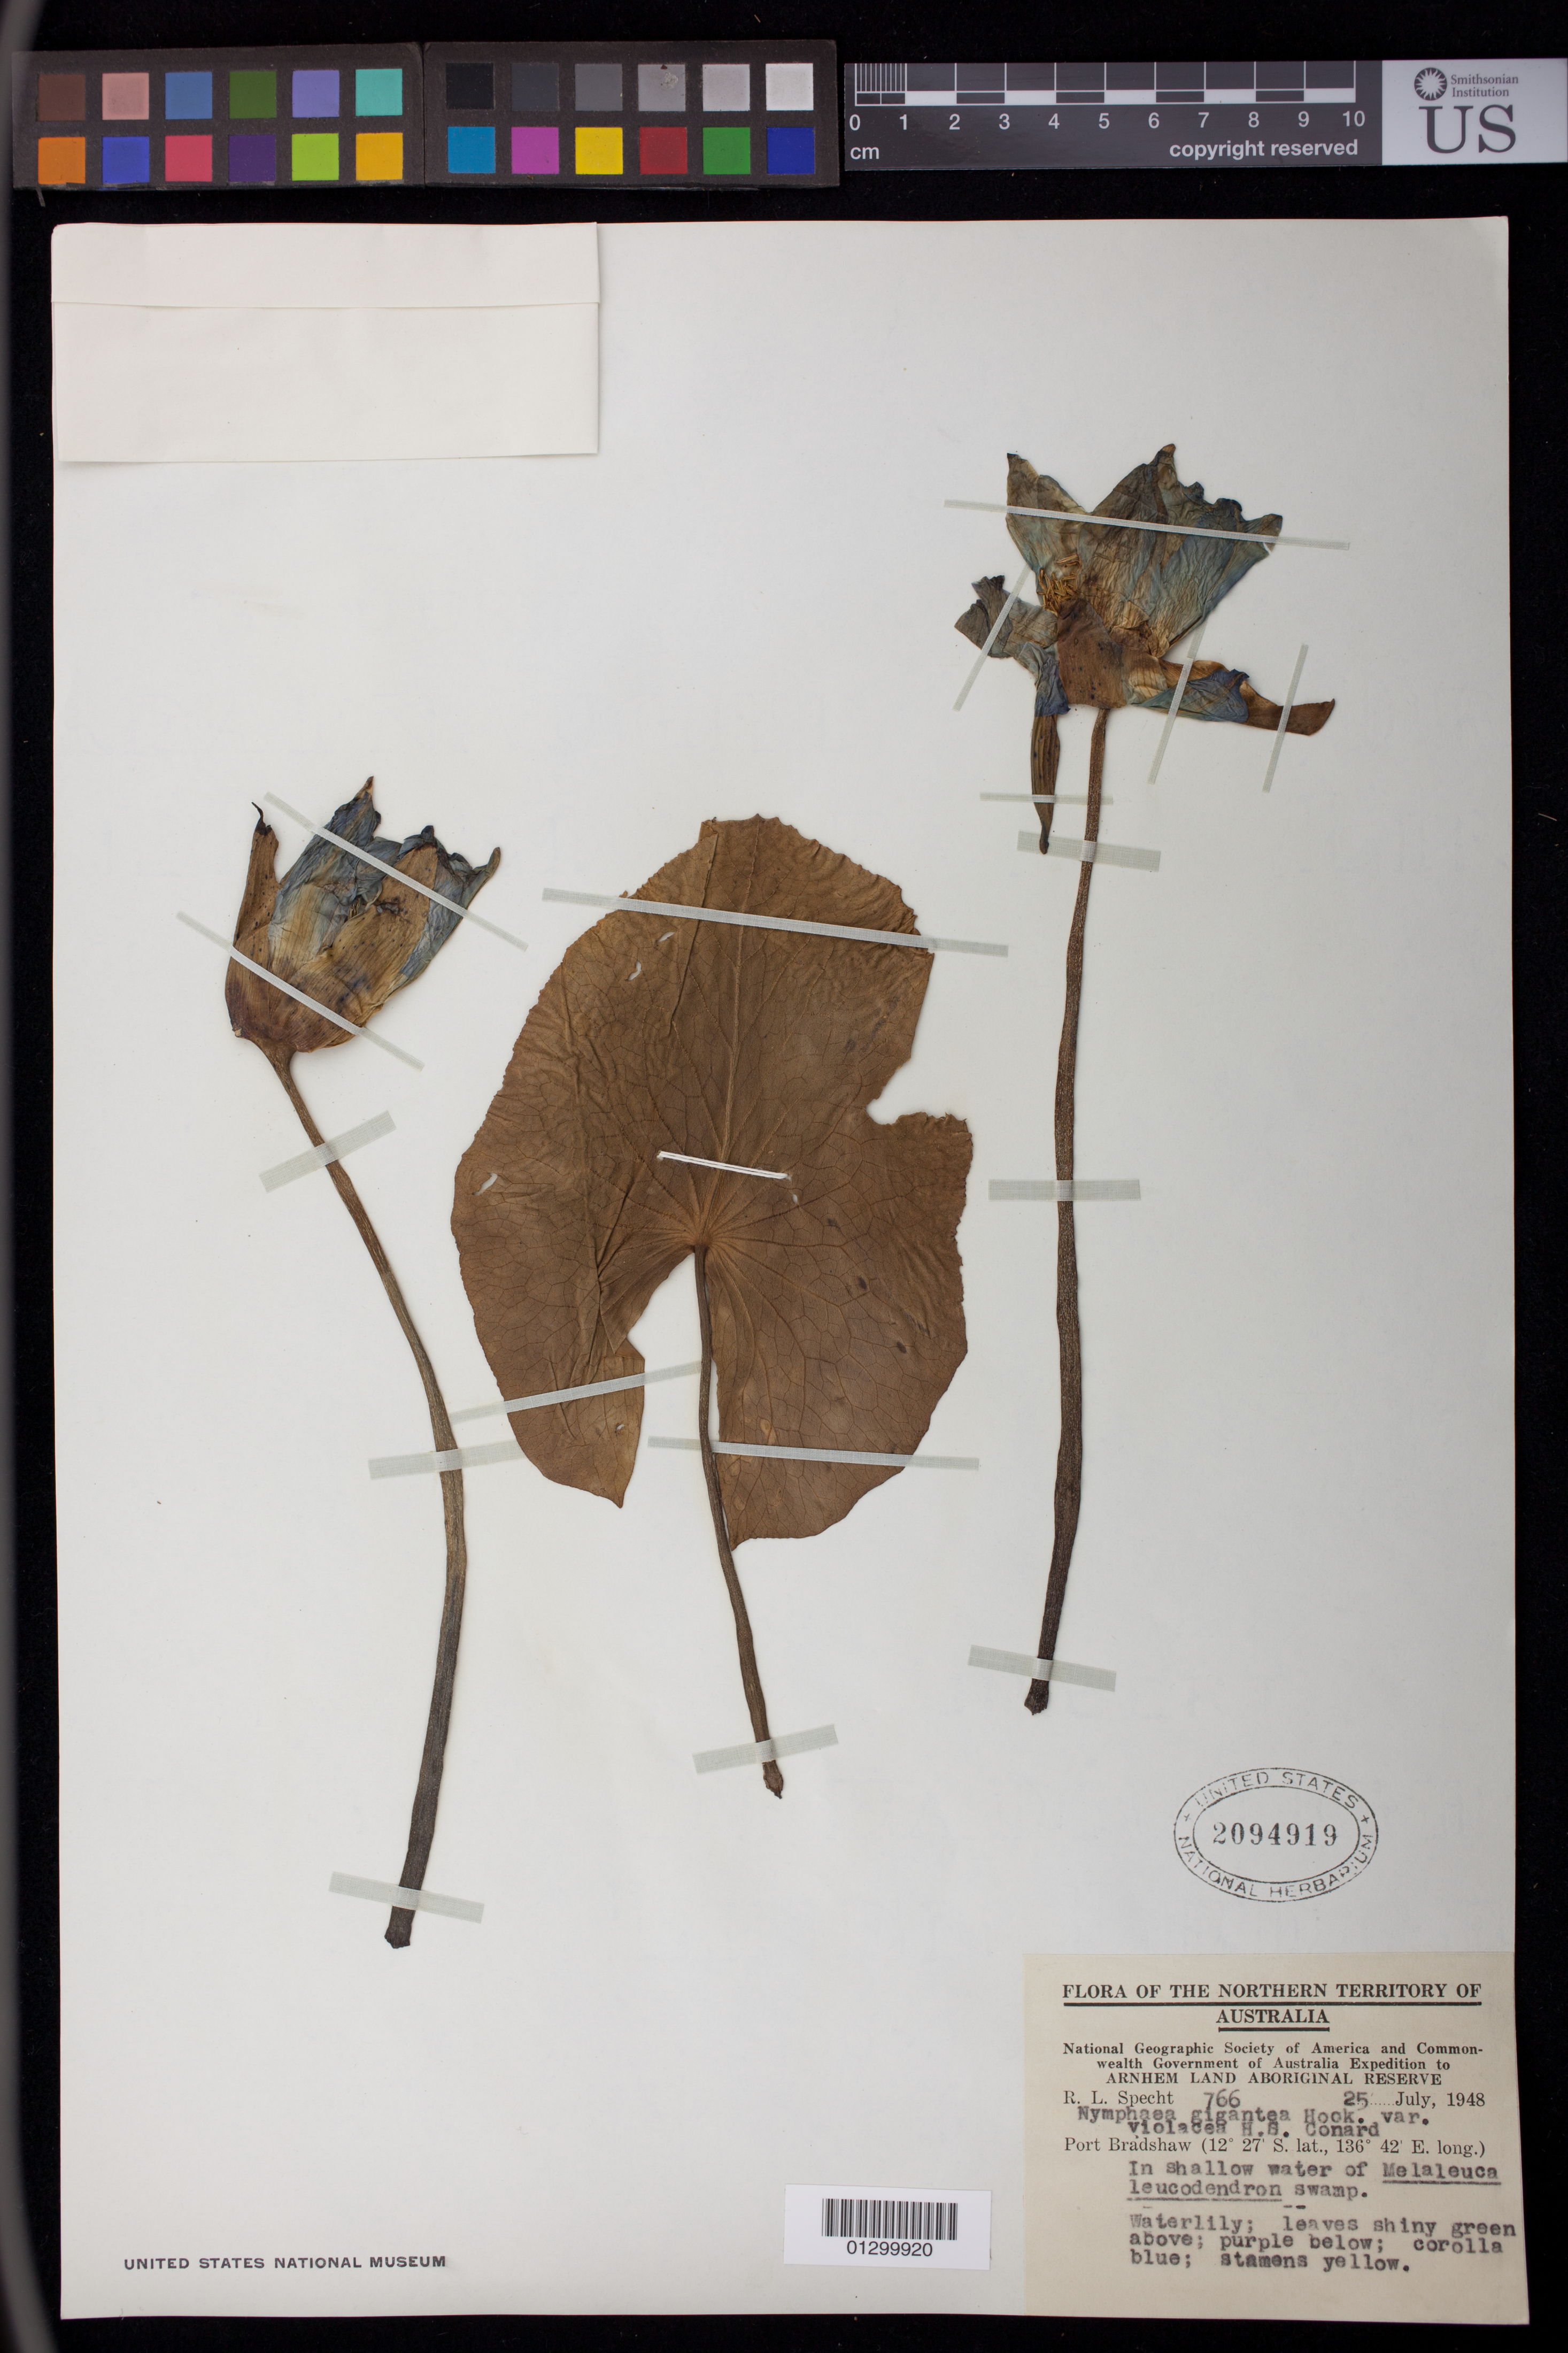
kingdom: Plantae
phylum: Tracheophyta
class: Magnoliopsida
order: Nymphaeales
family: Nymphaeaceae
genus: Nymphaea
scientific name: Nymphaea gigantea var. violacea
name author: (Lehm.) Domin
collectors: R. L. Specht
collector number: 766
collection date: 1948-07-25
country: Australia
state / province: Northern Territory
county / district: East Arnhem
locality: Port Bradshaw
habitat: In shallow water of Melaleuca leucodendron swamp.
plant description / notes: Waterlily; leaves shiny green above; purple below; corolla blue; stamens yellow.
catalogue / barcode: US 2094919